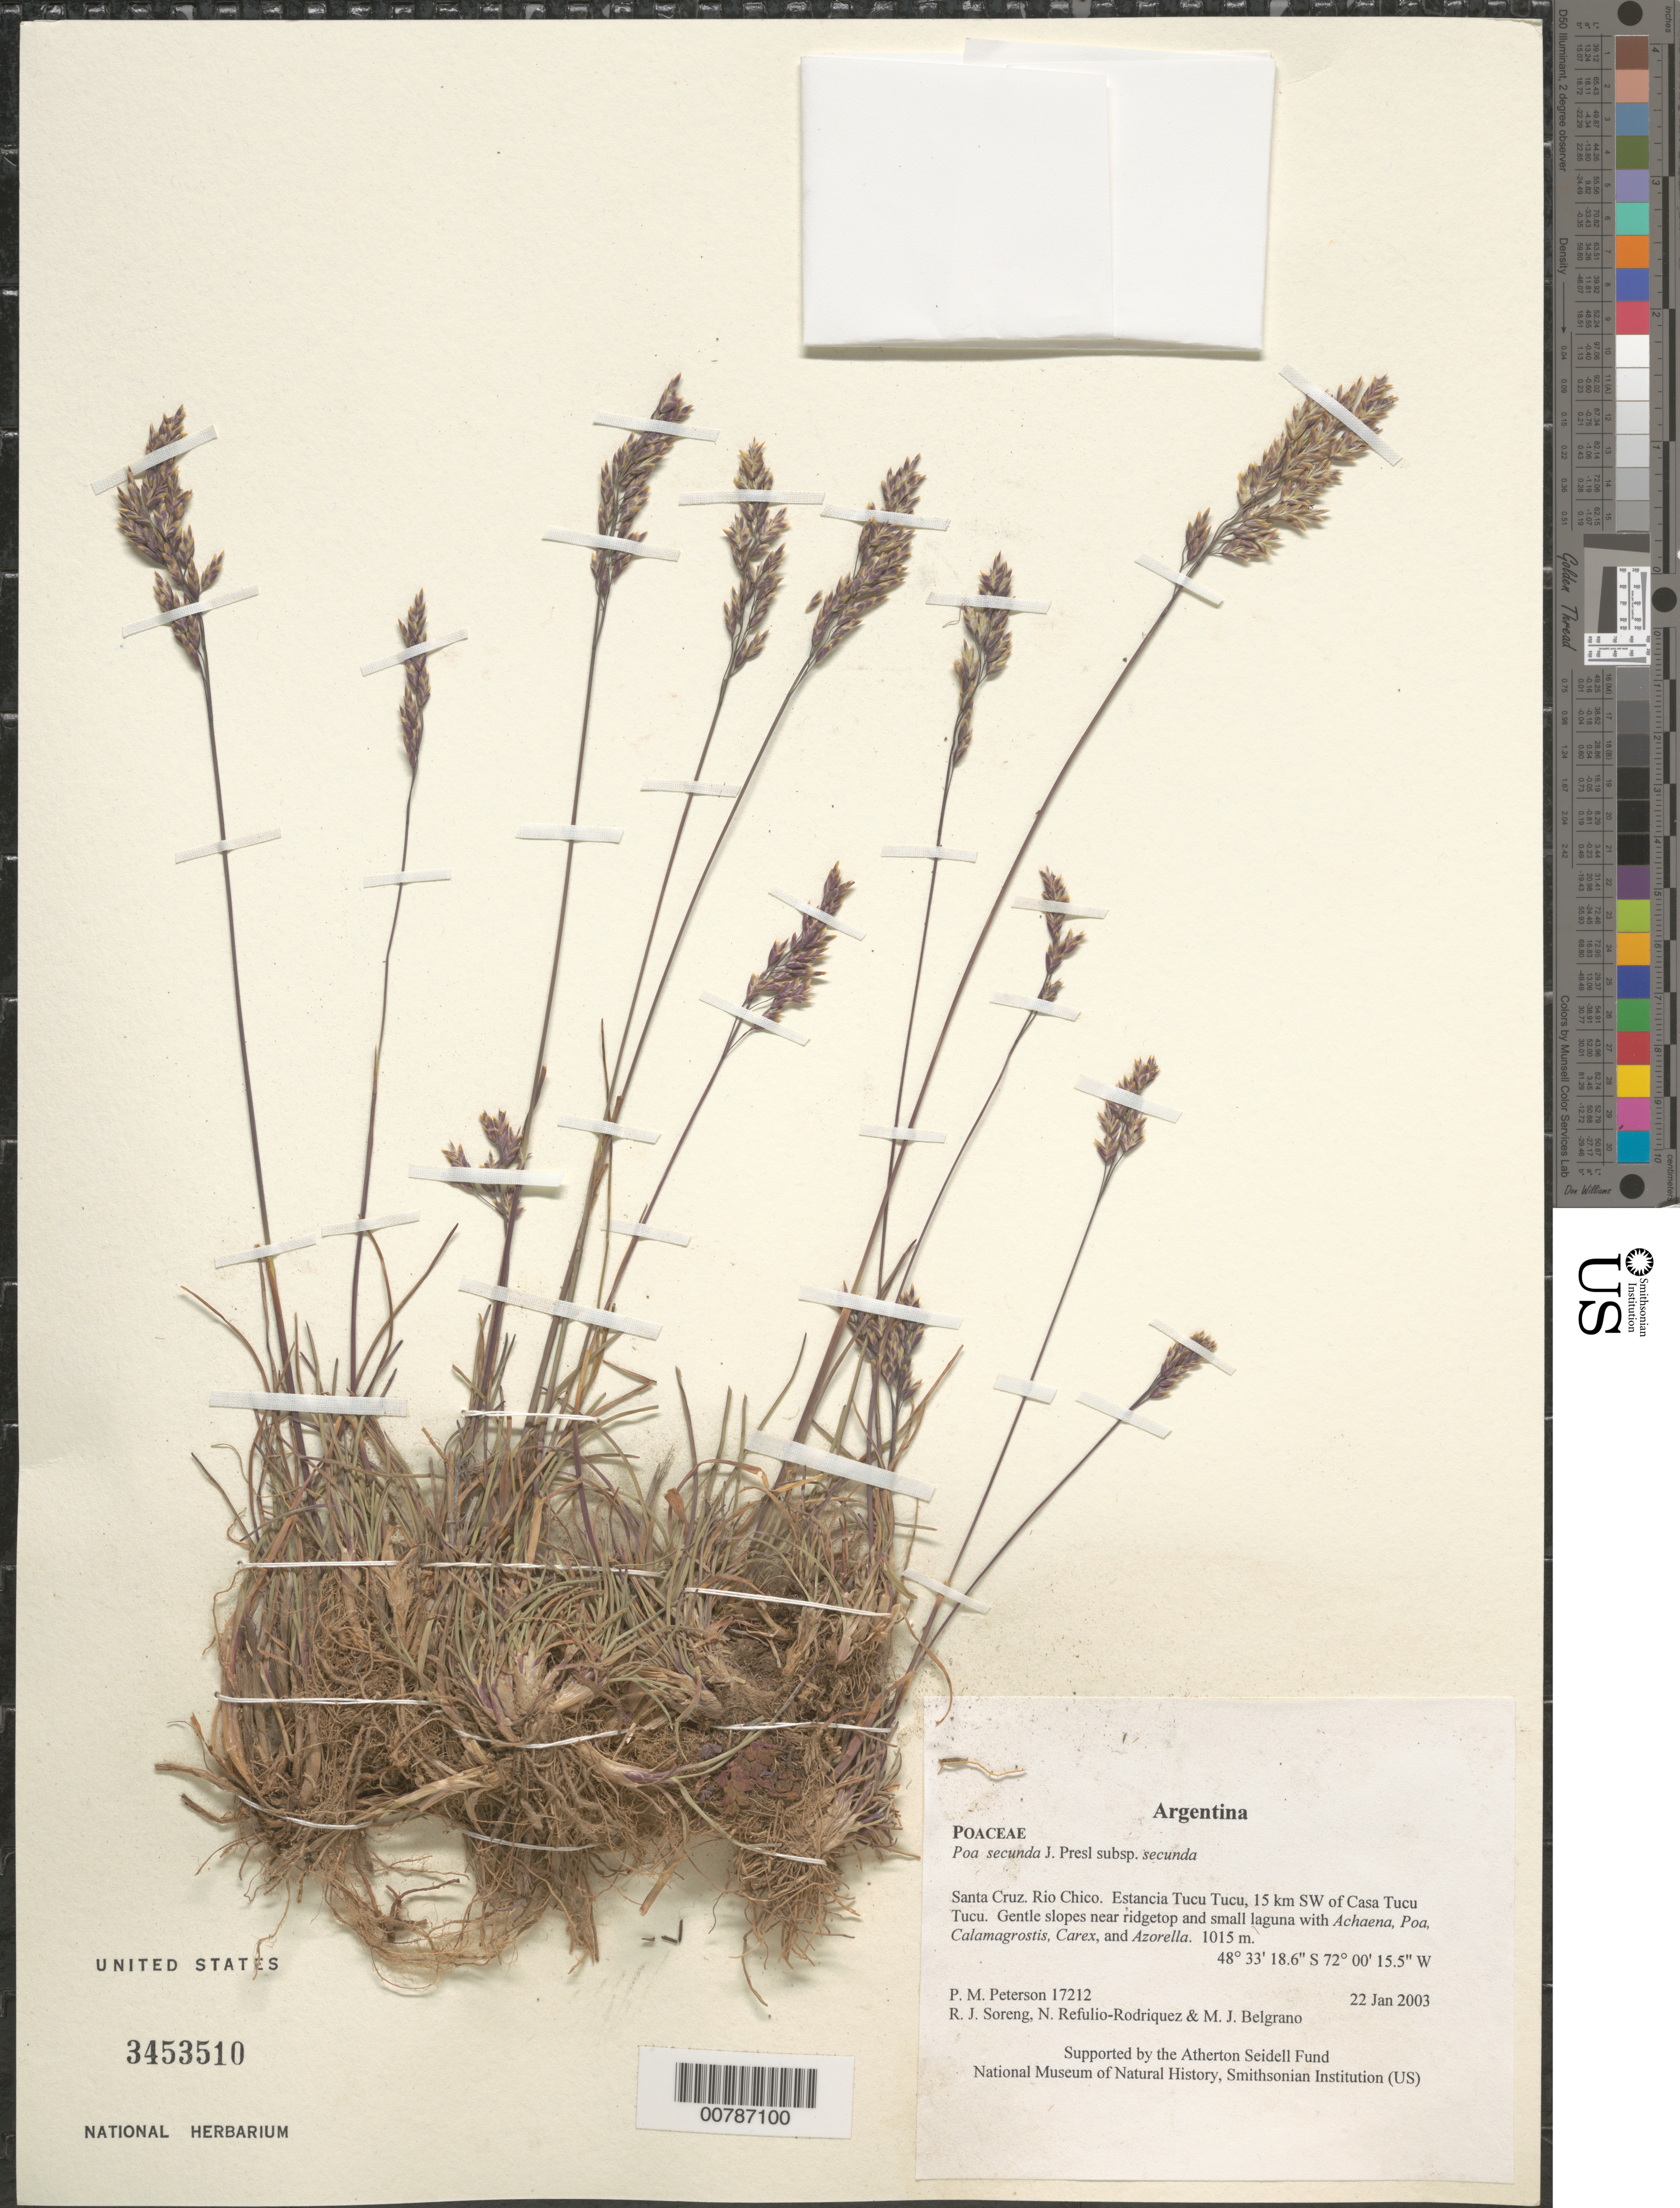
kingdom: Plantae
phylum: Tracheophyta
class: Liliopsida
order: Poales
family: Poaceae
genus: Poa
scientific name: Poa secunda subsp. secunda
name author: J. Presl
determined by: Soreng, Robert J., Research Associate (BOT), Smithsonian Institution - National Museum of Natural History (UNITED STATES)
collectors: P. M. Peterson, R. J. Soreng, N. Refulio-Rodríguez & M. Belgrano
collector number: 17212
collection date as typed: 22 Jan 2003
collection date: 2003-01-22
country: Argentina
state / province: Santa Cruz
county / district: Rio Chico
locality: Estancia Tucu Tucu, 15 km SW of Casa Tucu Tucu. Gentle slopes near ridgetop and small laguna with Achaena, Poa, Calamagrostis, Carex, and Azorella.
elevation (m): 1015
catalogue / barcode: US 3453510